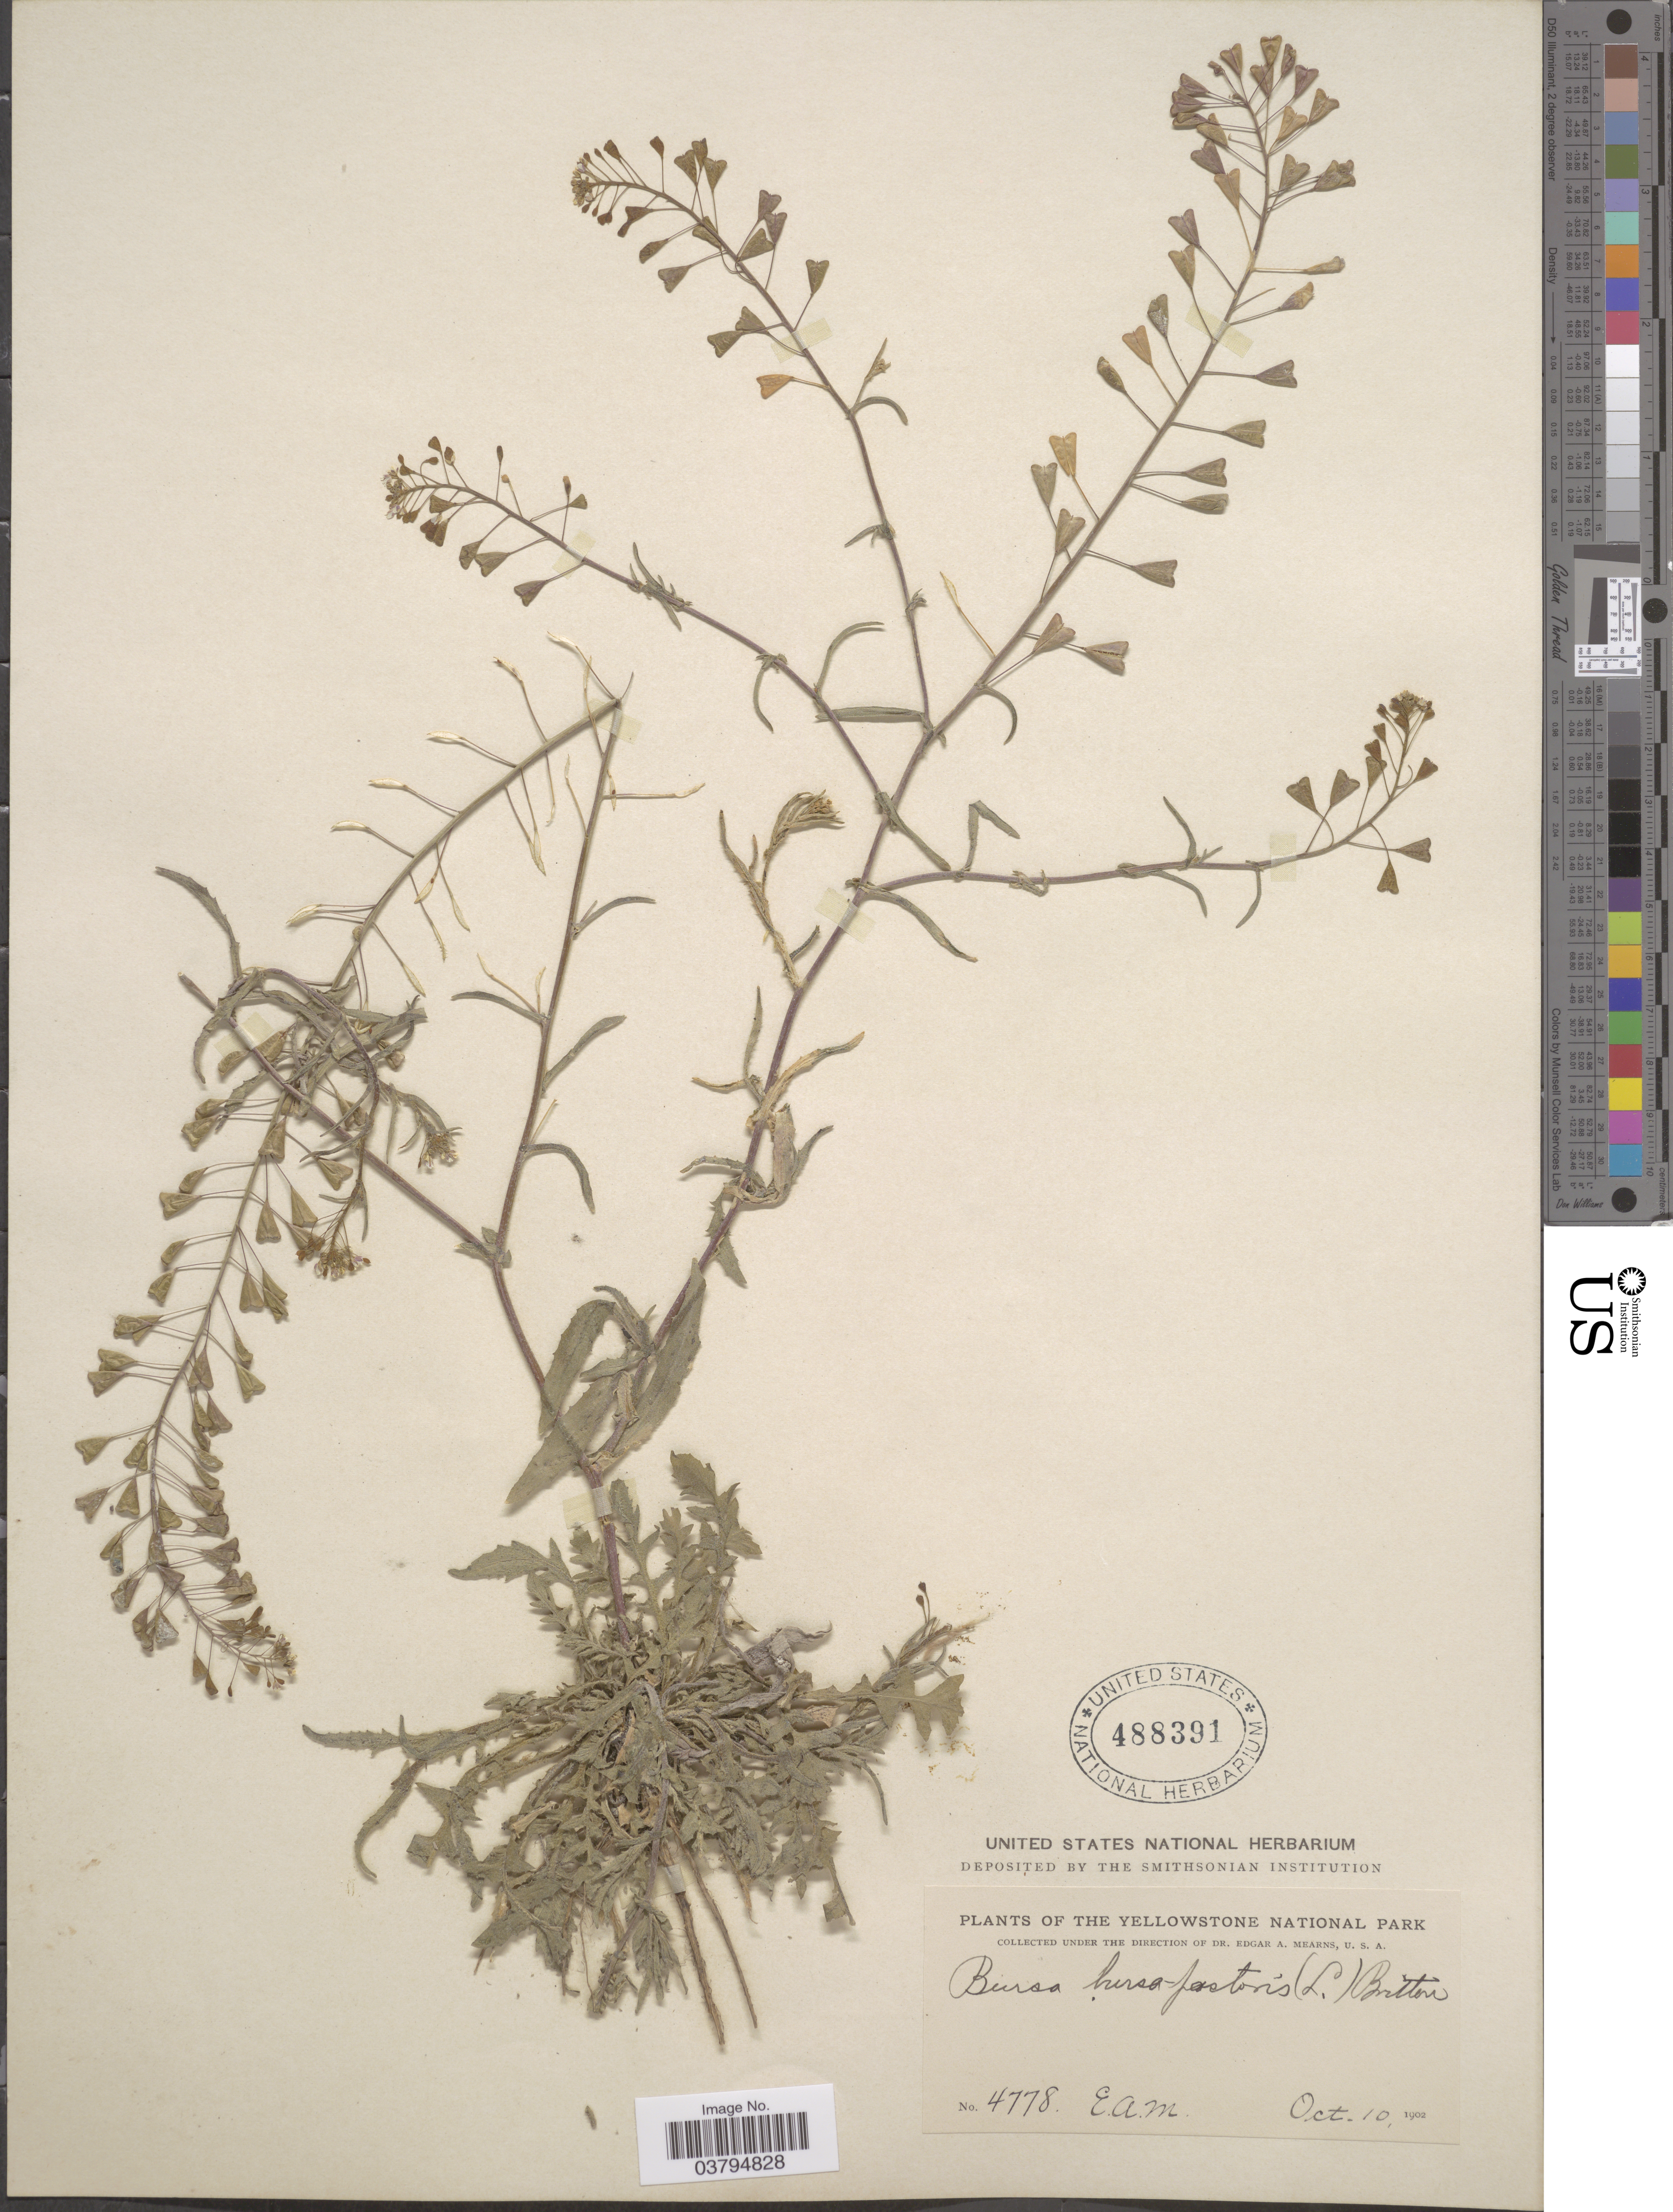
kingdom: Plantae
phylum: Tracheophyta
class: Magnoliopsida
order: Brassicales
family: Brassicaceae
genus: Capsella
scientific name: Capsella bursa-pastoris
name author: (L.) Medik.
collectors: E. A. Mearns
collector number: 4778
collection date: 1902-10-10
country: United States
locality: The Yellowstone National Park.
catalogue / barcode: US 488391